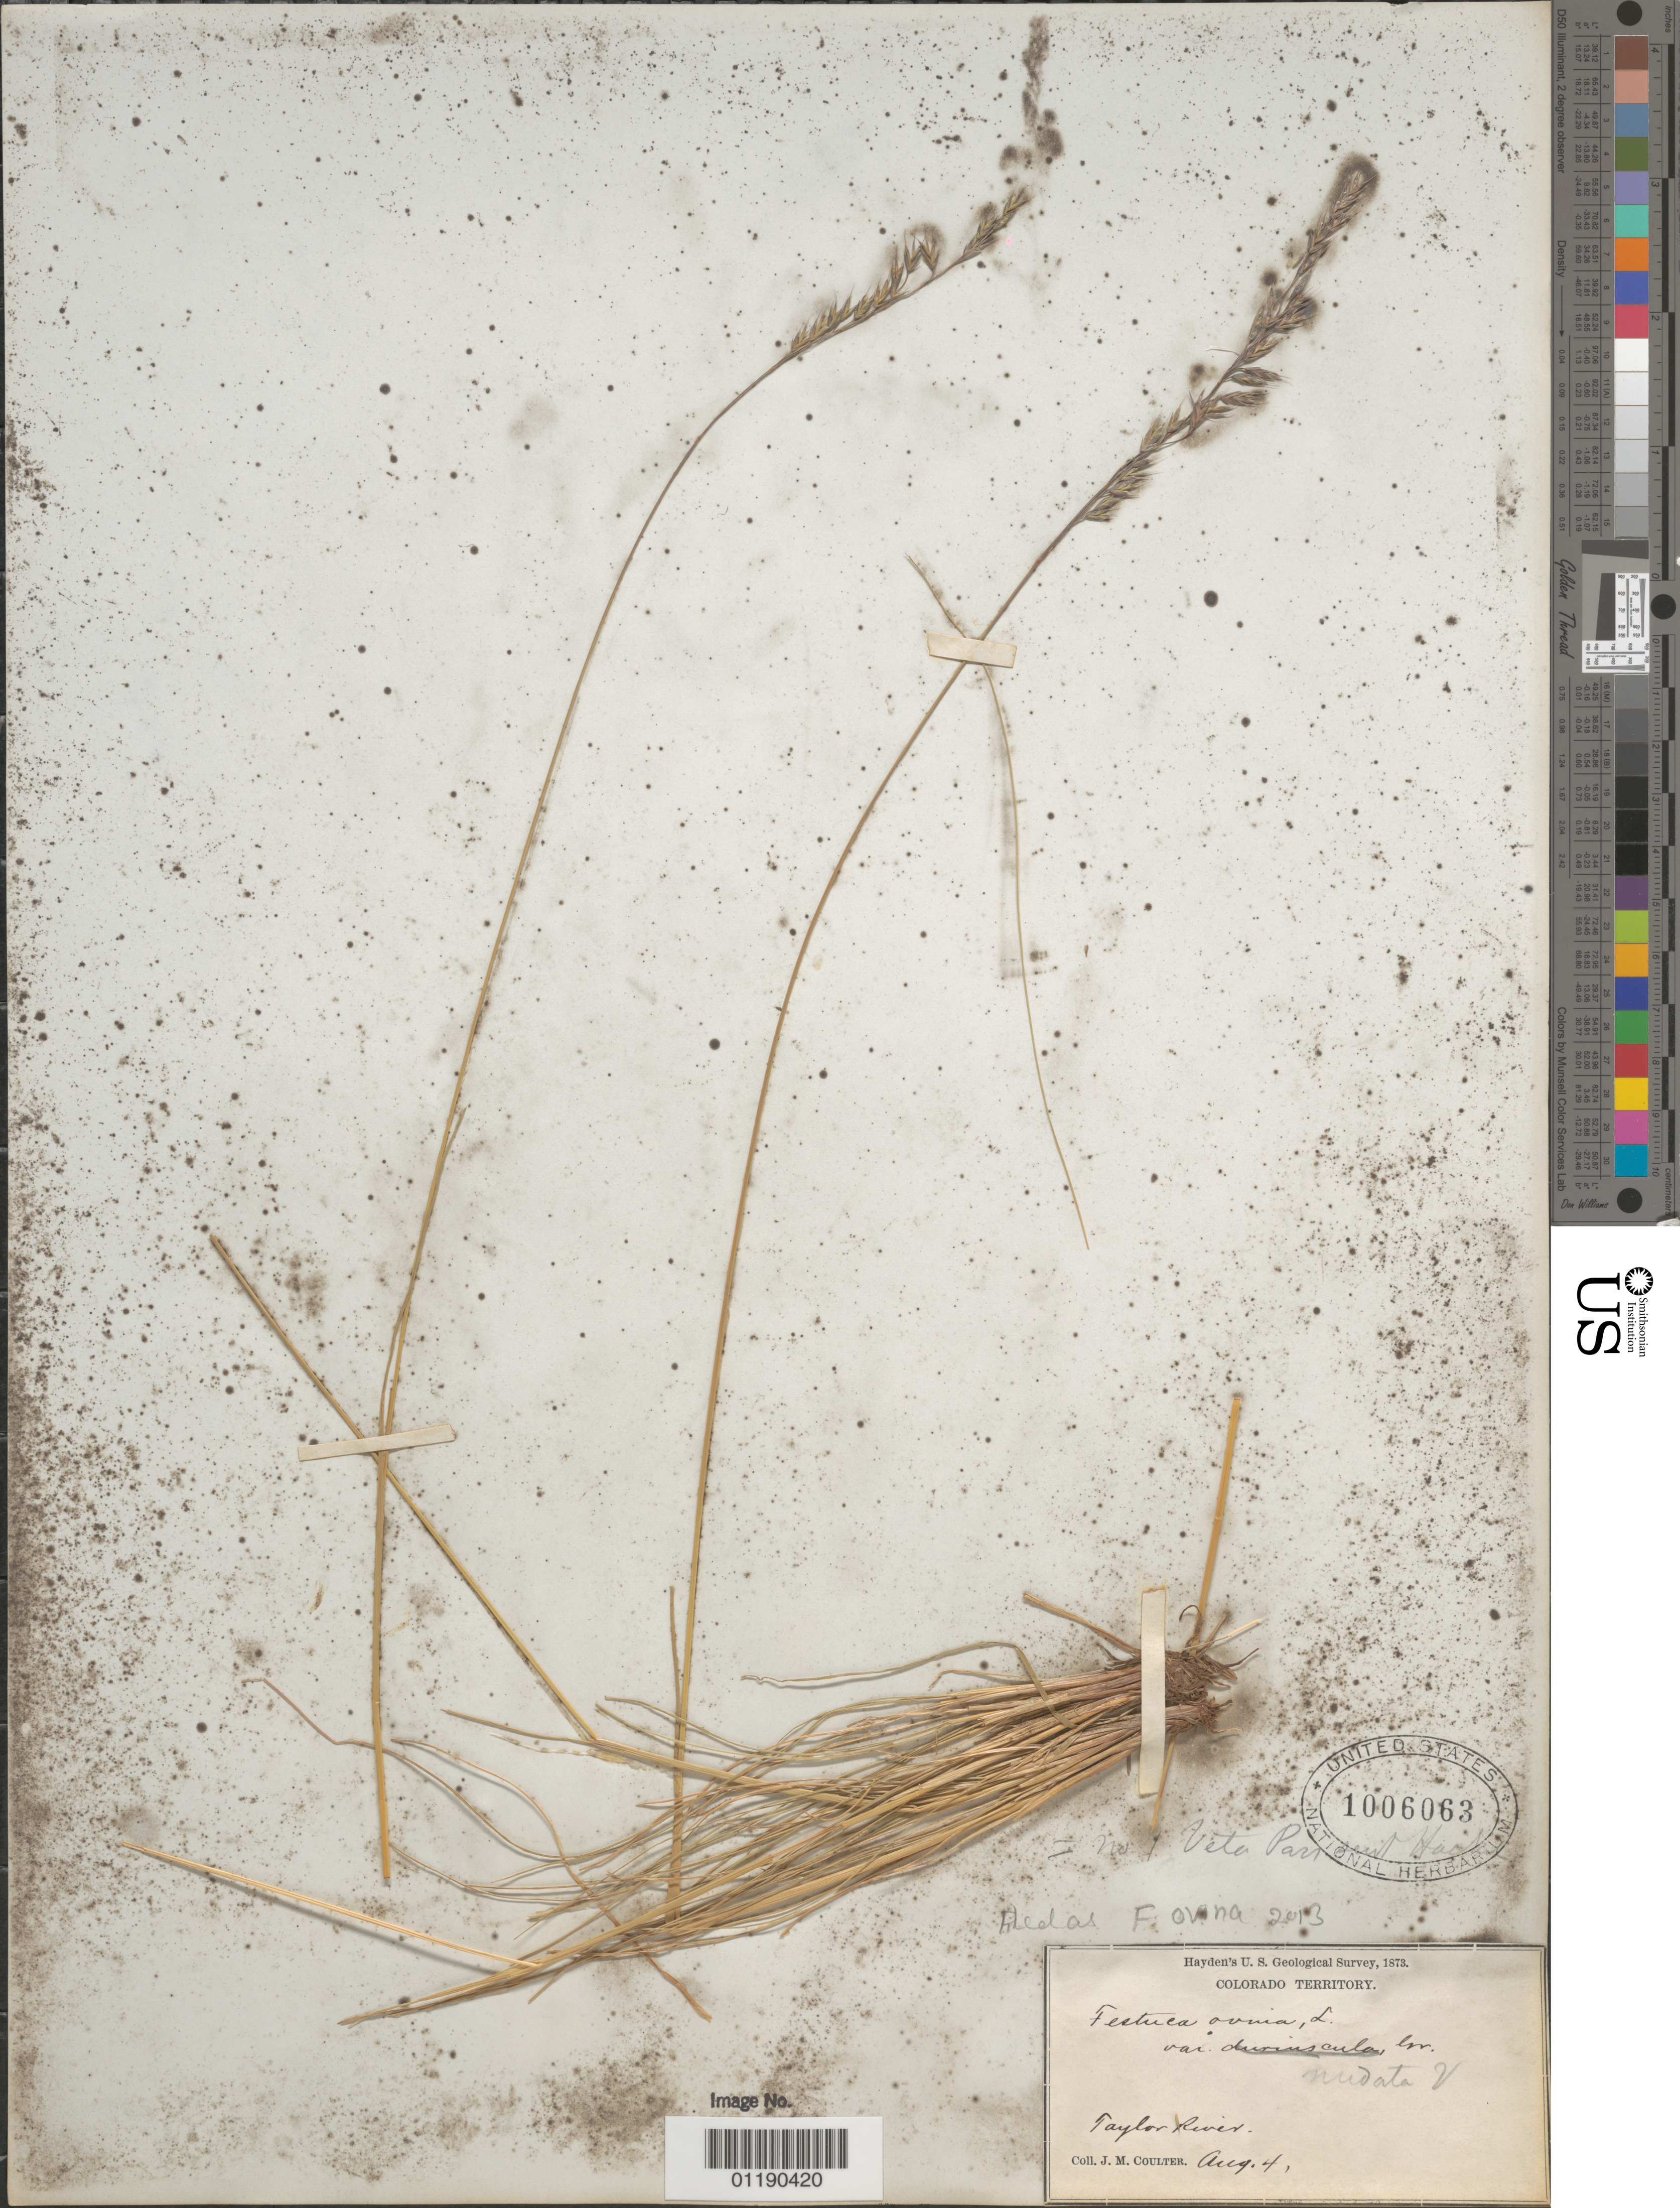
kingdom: Plantae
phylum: Tracheophyta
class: Liliopsida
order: Poales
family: Poaceae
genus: Festuca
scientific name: Festuca ovina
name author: Hack.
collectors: J. M. Coulter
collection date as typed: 04 Aug 1873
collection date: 1873-08-04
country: United States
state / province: Colorado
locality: Taylor River.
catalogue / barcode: US 1006063